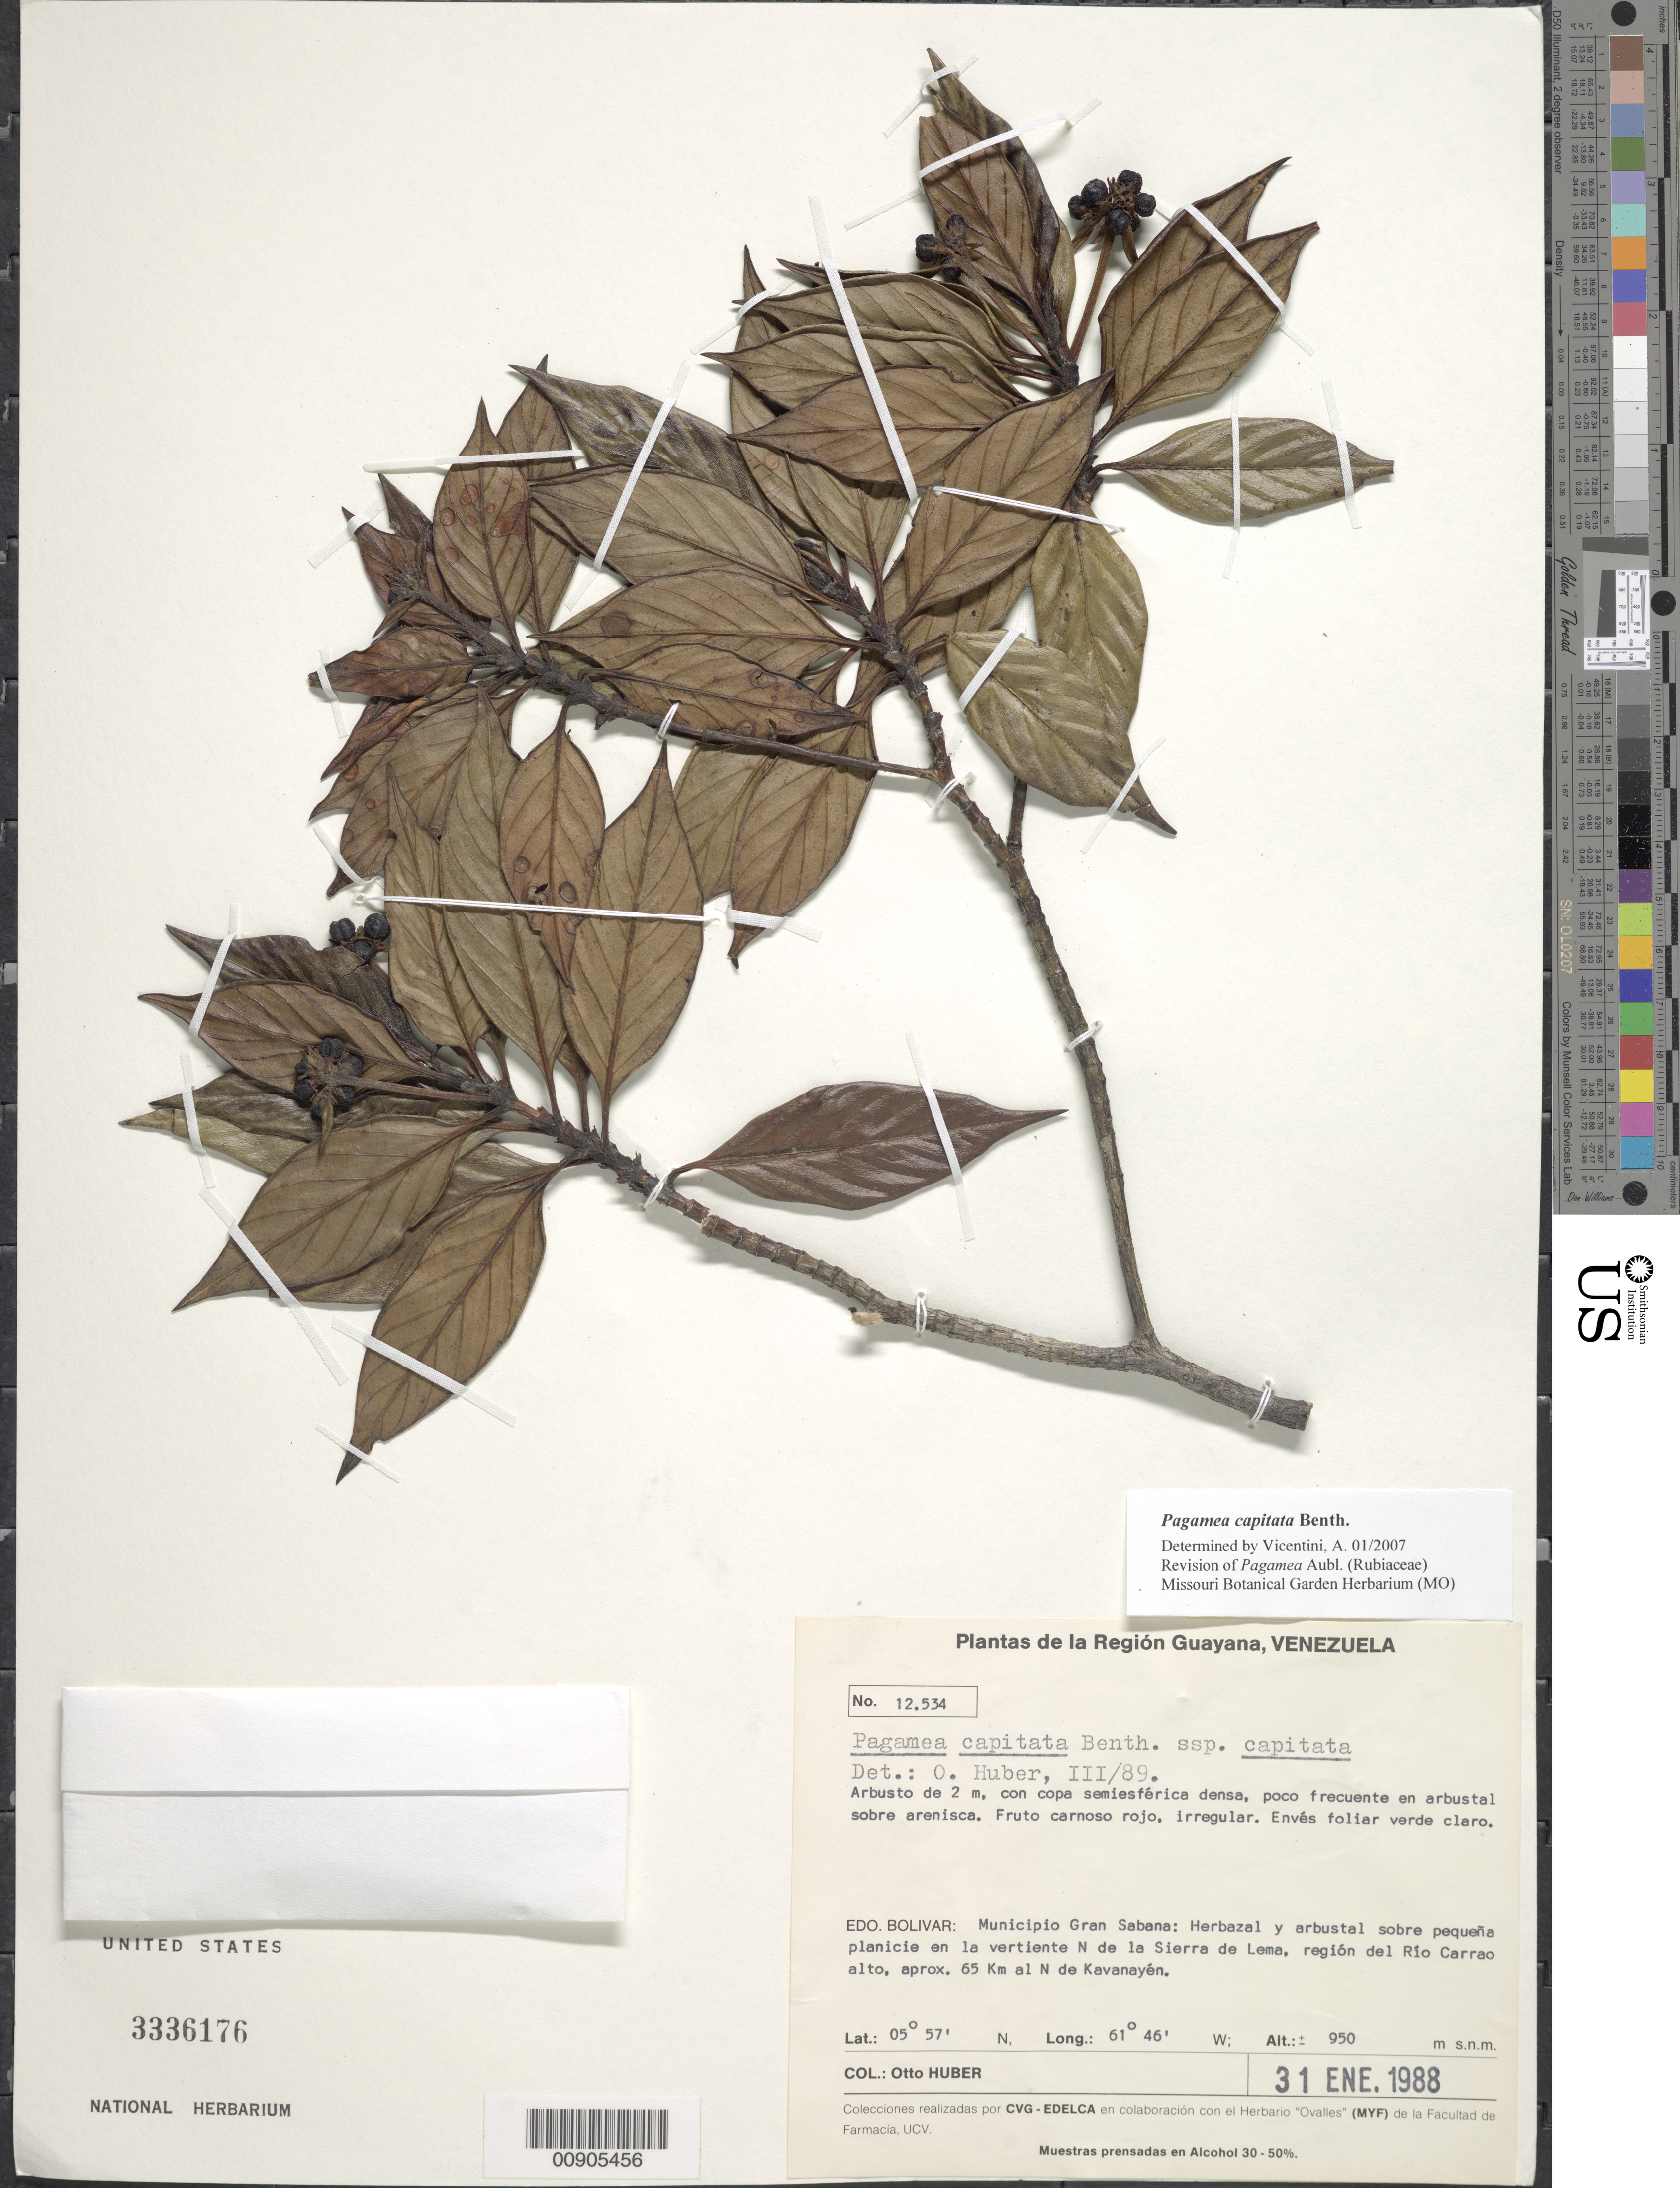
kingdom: Plantae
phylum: Tracheophyta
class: Magnoliopsida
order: Gentianales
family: Rubiaceae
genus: Pagamea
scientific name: Pagamea capitata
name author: Benth.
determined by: Vicentini, A.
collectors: O. Huber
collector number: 12534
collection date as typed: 31-Jan-88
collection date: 1988-01-31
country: Venezuela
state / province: Bolívar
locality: Mun. Gran Sabana, Sierra de Lema, en la vertiente N; region del Río Carrao alto, aprox 65 m a N de Kavanayén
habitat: Herbazal y arbustal sobre pequena planicie; en arbustal sobre arenisca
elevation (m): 950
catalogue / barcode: US 3336176